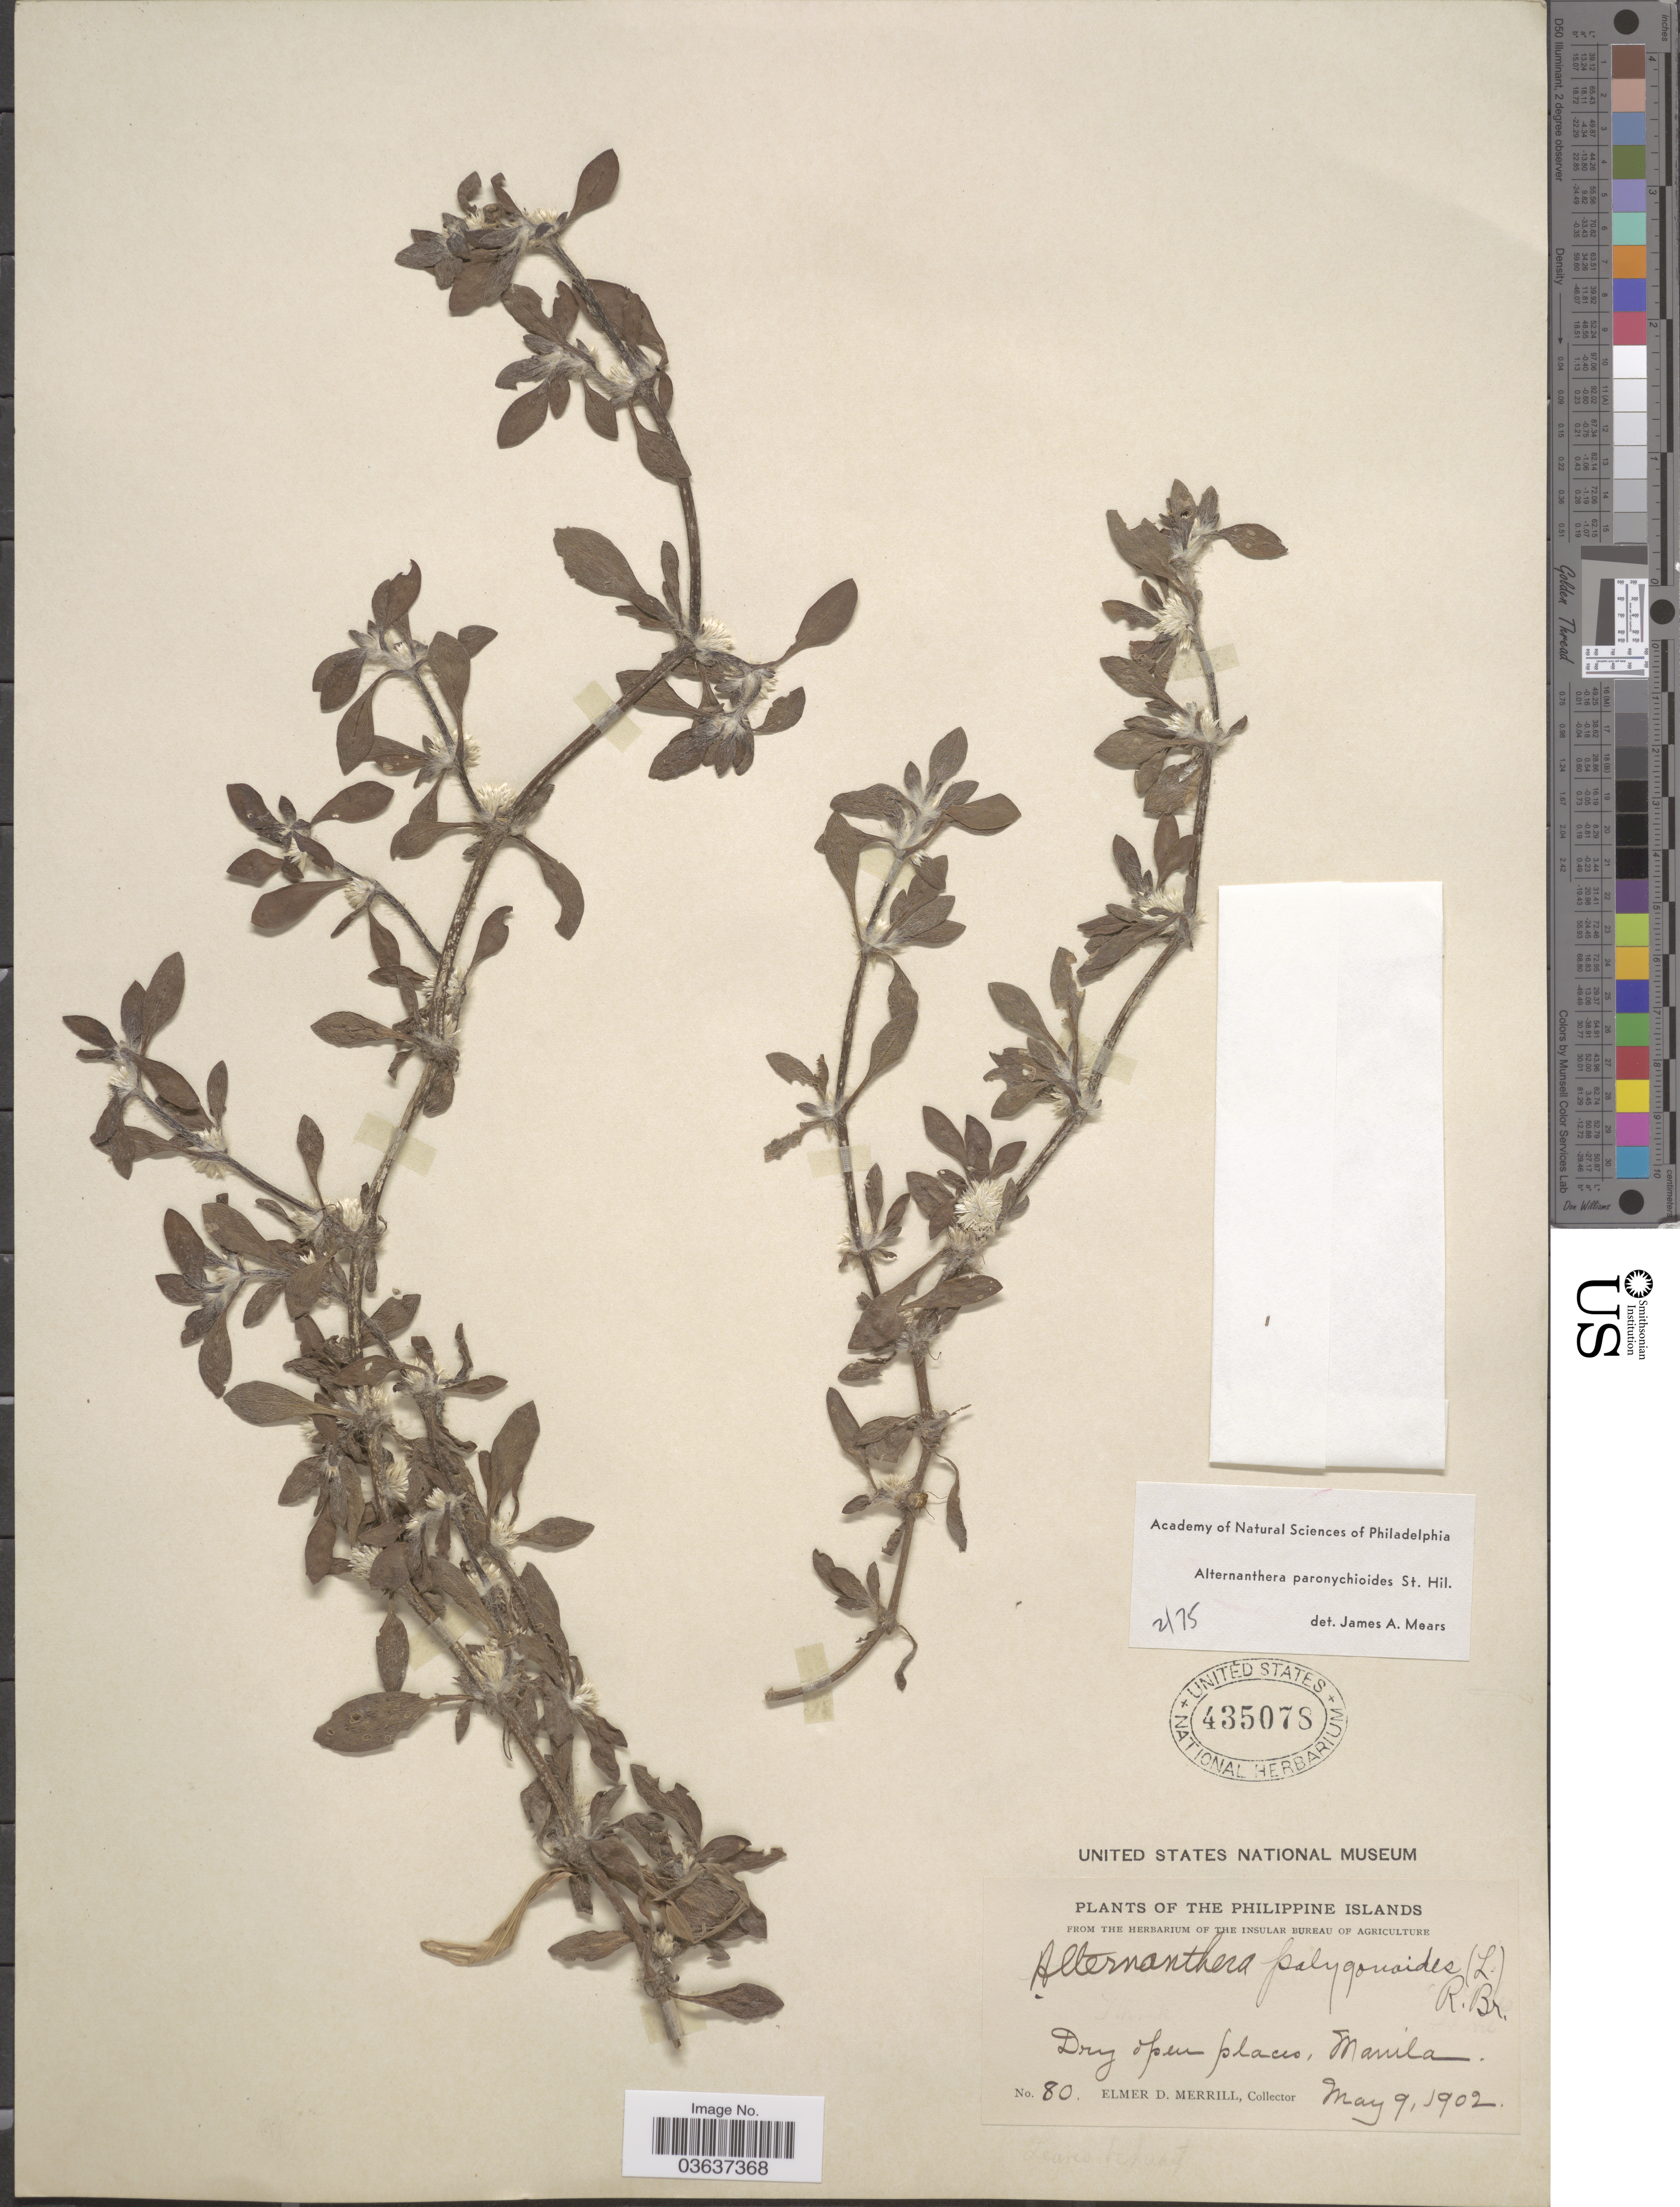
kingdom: Plantae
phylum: Tracheophyta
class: Magnoliopsida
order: Caryophyllales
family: Amaranthaceae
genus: Alternanthera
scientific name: Alternanthera paronychioides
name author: A. St.-Hil.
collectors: E. D. Merrill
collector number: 80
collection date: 1902-05-09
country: Philippines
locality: Manila.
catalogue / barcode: US 435078